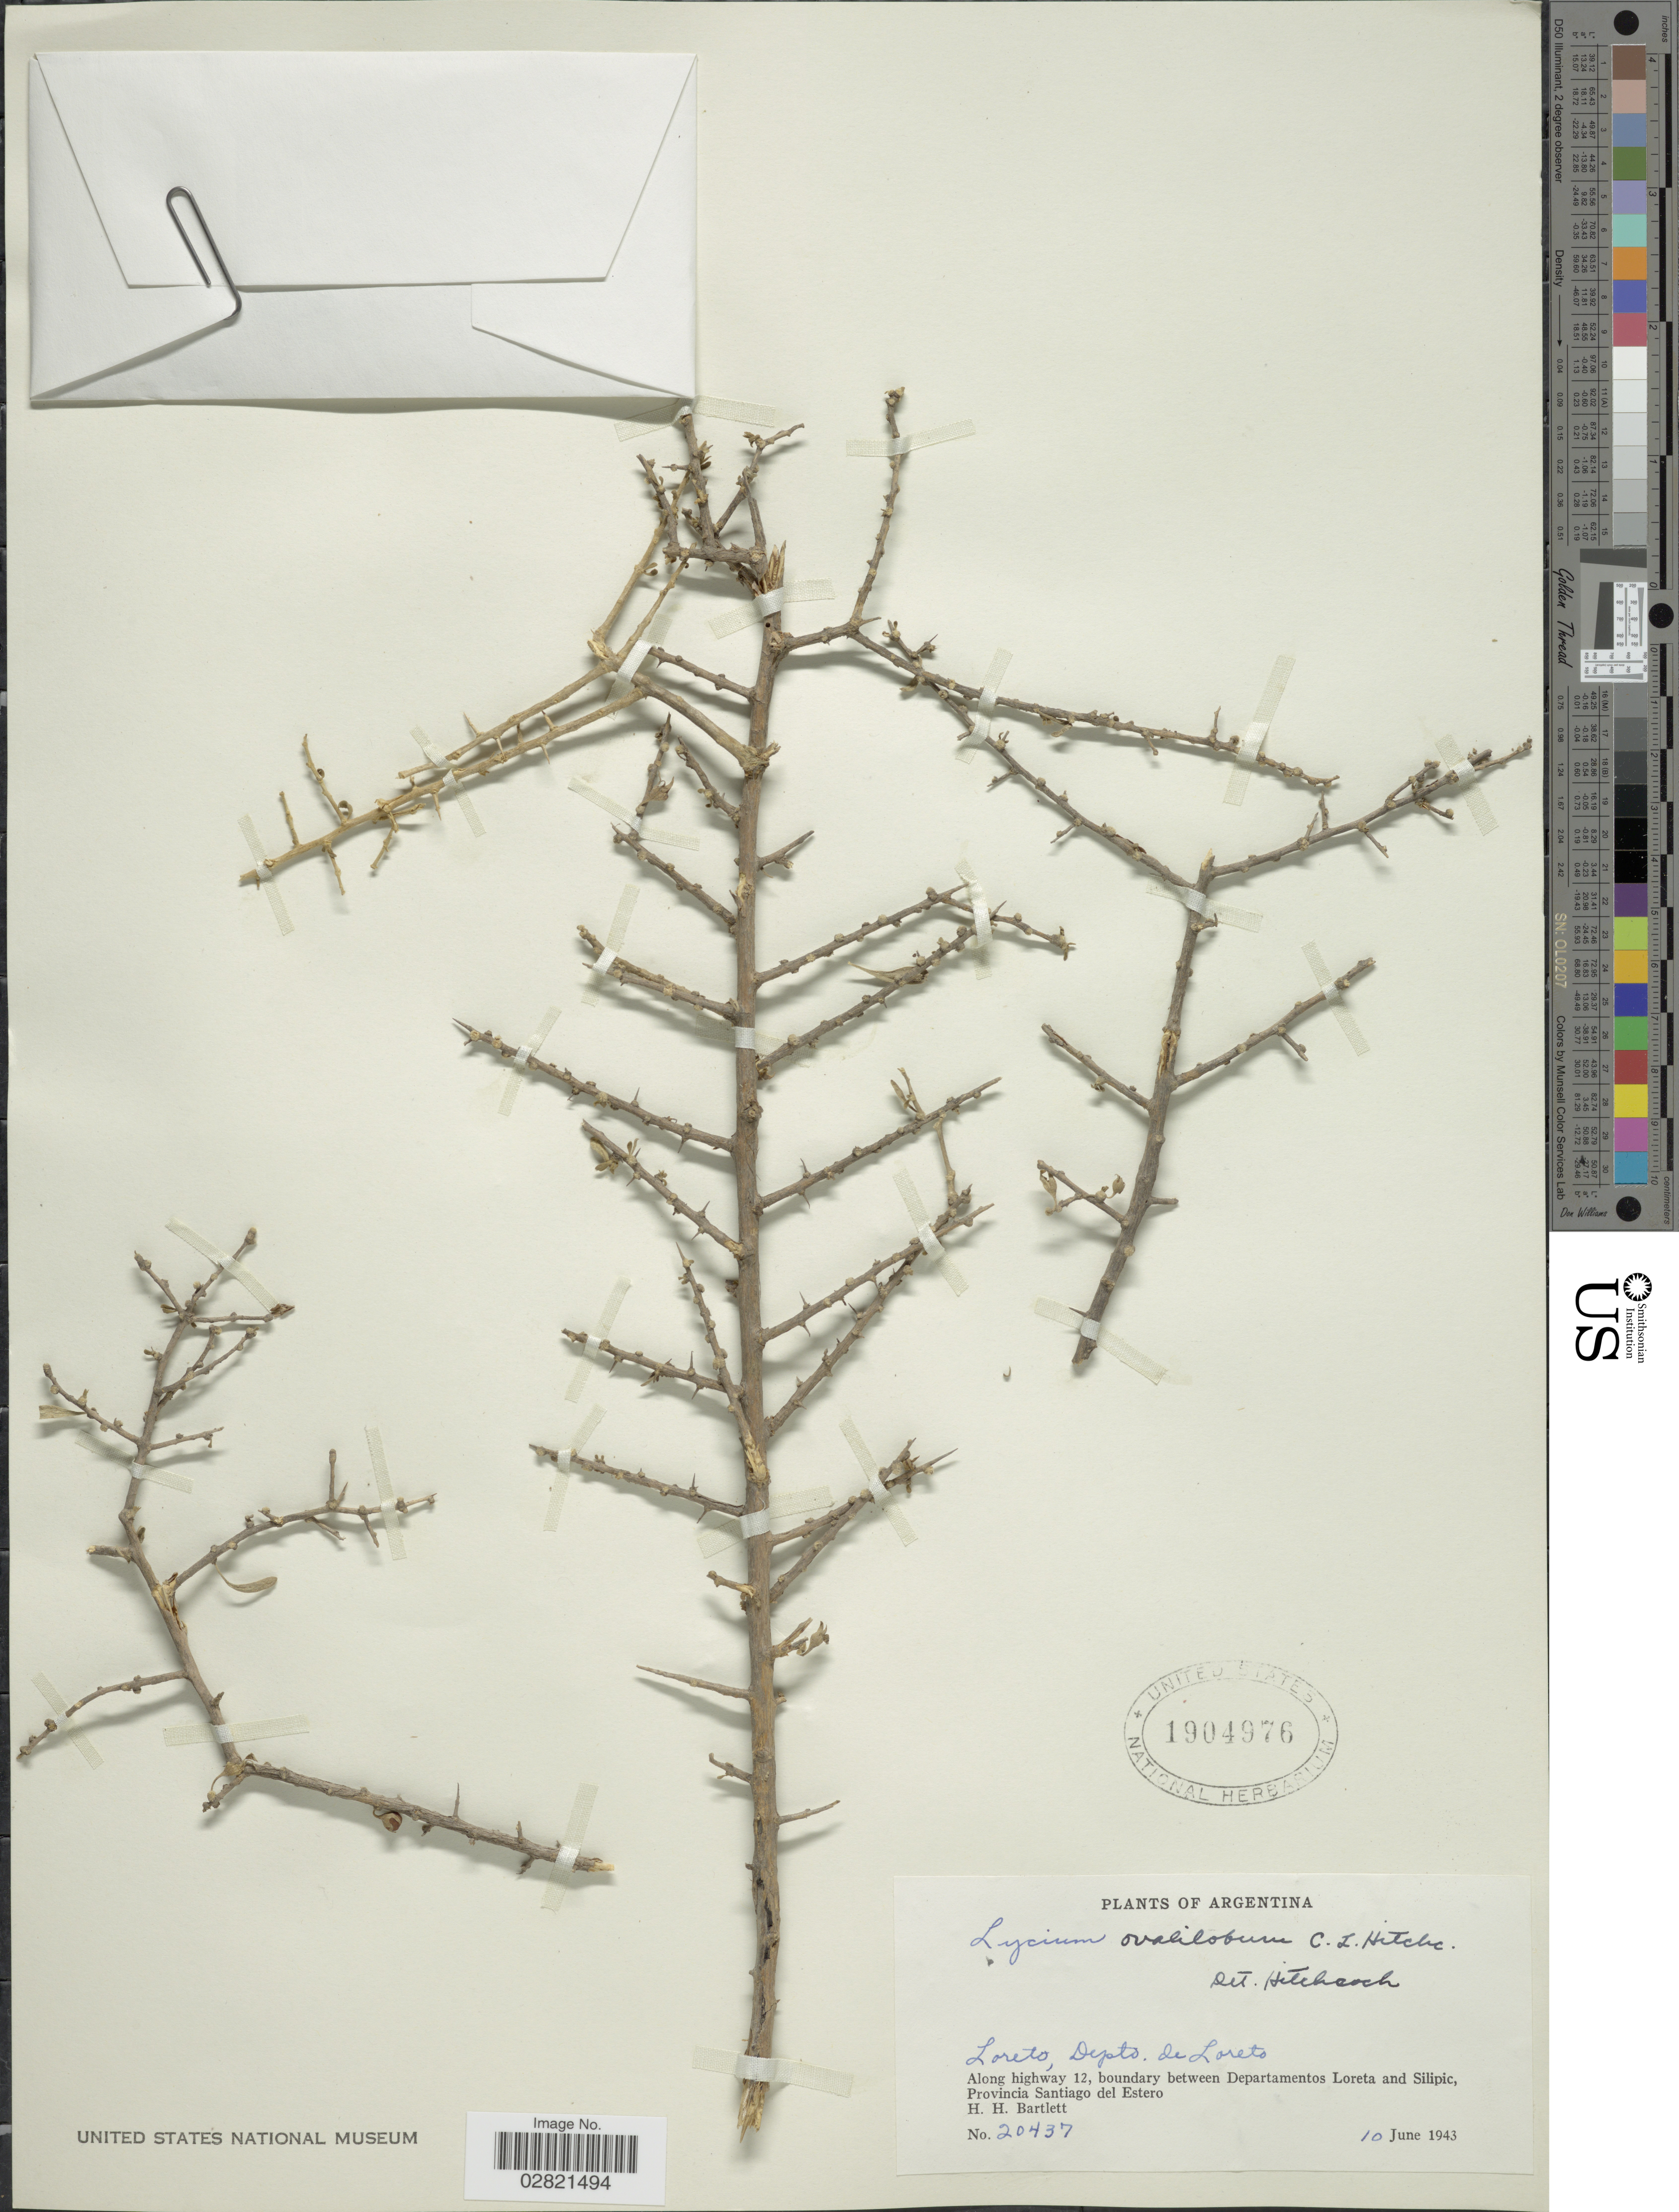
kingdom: Plantae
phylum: Tracheophyta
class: Magnoliopsida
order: Solanales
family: Solanaceae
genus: Lycium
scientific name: Lycium tenuispinosum var. calycinum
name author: Bernardello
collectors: H. H. Bartlett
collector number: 20437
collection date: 1943-06-10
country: Argentina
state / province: Santiago del Estero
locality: Loreto, Depto. de Loreto. Along highway 12, boundary between Departamentos Loreta and Silipic, Provincia Santiago del Estero.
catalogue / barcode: US 1904976